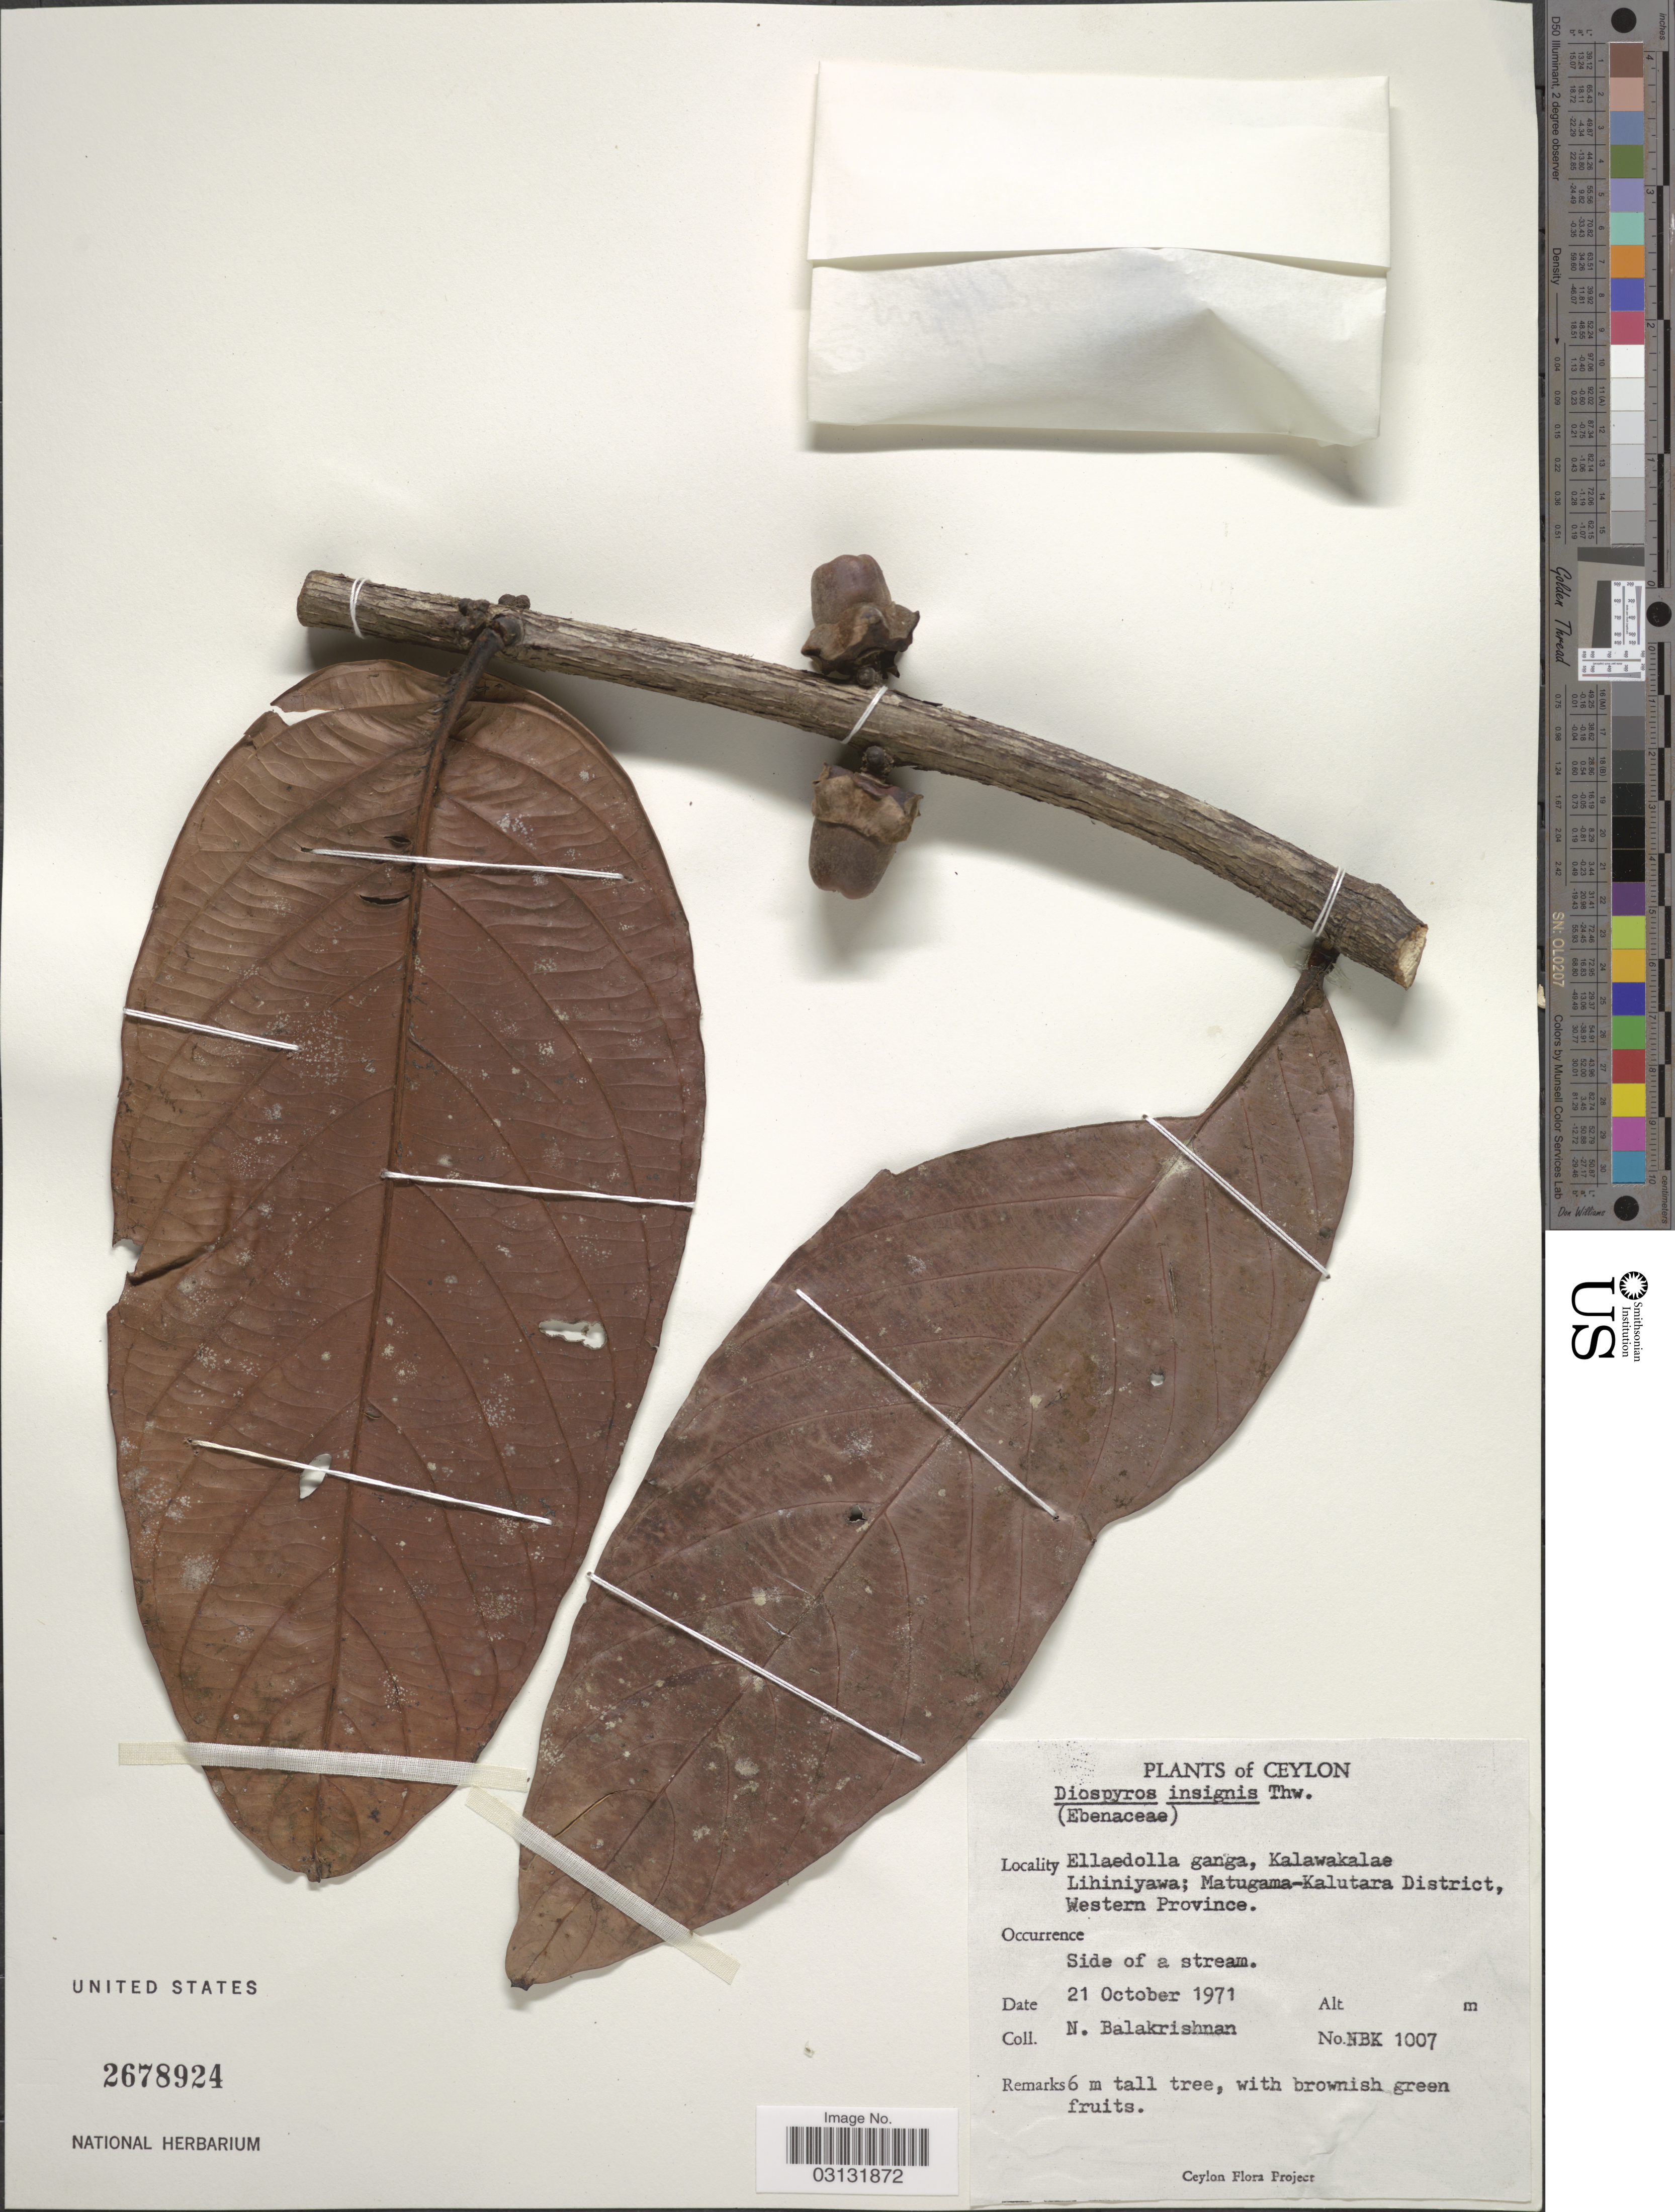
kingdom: Plantae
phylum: Tracheophyta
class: Magnoliopsida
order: Ericales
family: Ebenaceae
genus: Diospyros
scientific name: Diospyros insignis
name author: Thwaites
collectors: N. Balakrishnan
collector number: NBK1007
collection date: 1971-10-21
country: Sri Lanka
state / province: Western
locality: Ceylon. Ellaedolla ganga, Kalawakalae Lihiniyawa; Matugama-Kalutara District, Western Province.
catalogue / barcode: US 2678924